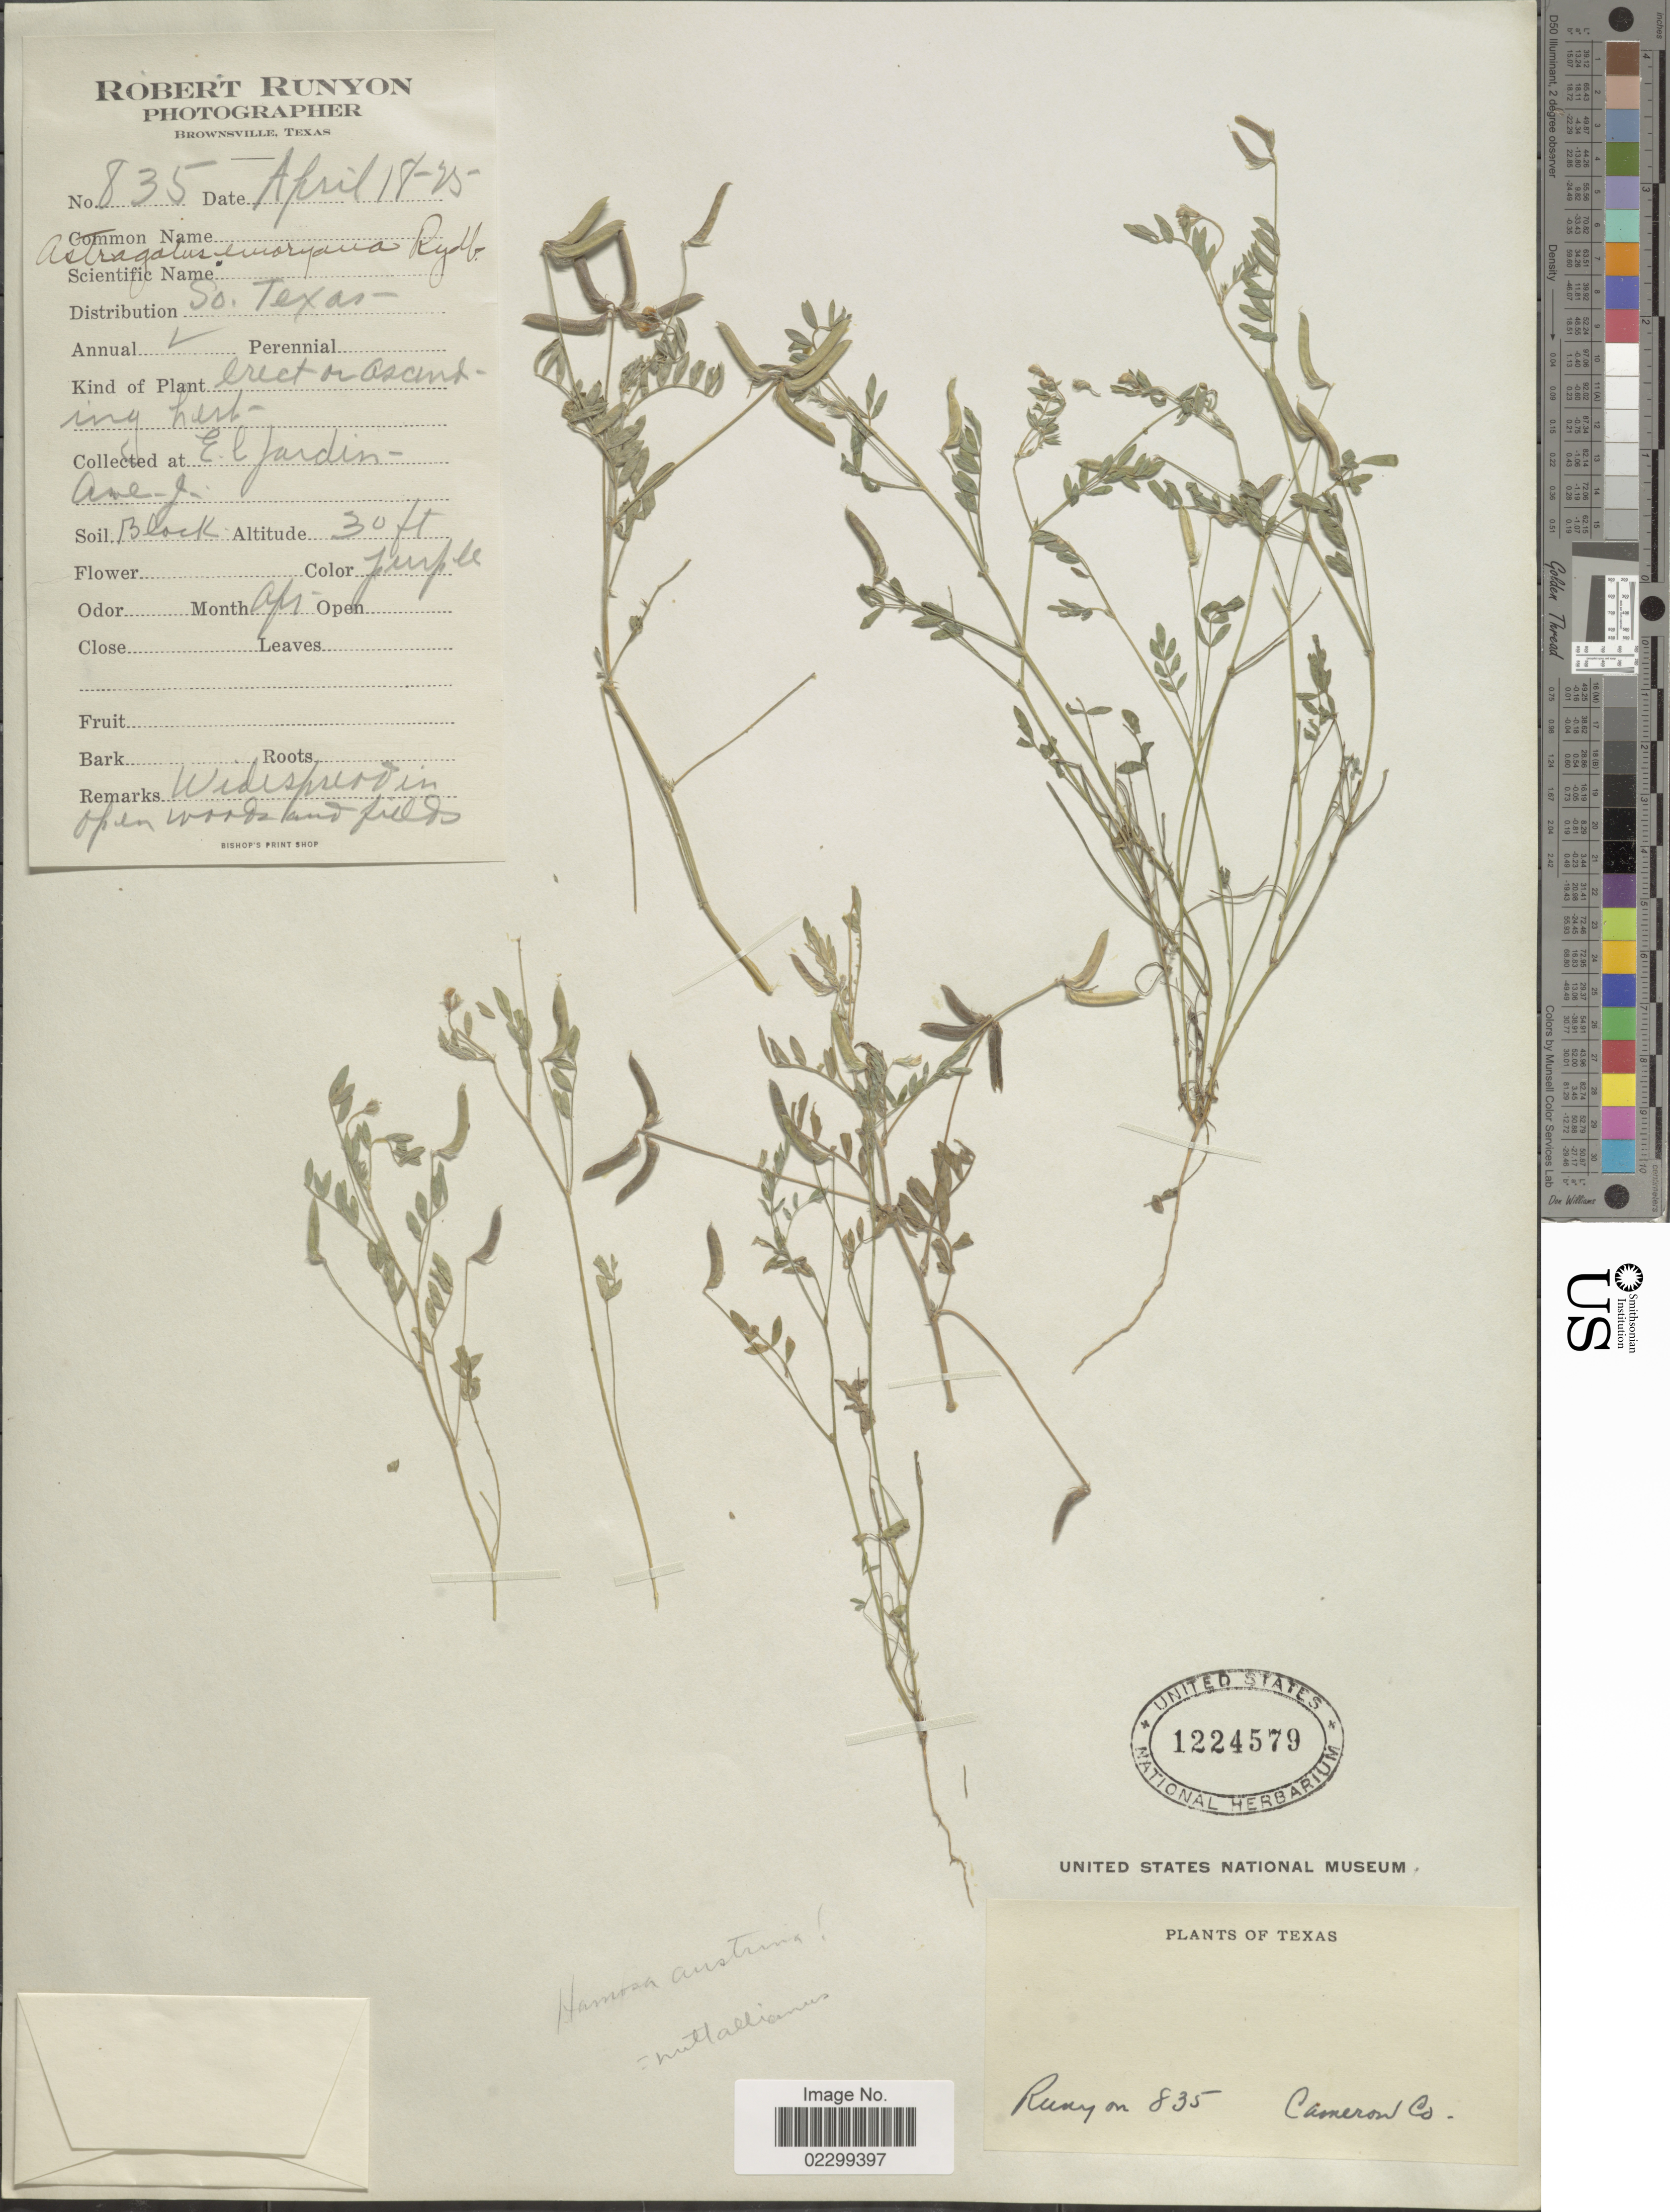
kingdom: Plantae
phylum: Tracheophyta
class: Magnoliopsida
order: Fabales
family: Fabaceae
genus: Astragalus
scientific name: Astragalus austrinus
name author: (Small) O.E. Schulz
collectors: R. Runyon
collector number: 835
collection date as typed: Transcribed d/m/y: 18/4/25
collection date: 1925-04-18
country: United States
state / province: Texas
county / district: Cameron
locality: El Jardin (Del Mar)- Ave J., Cameron Co.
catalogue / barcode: US 1224579